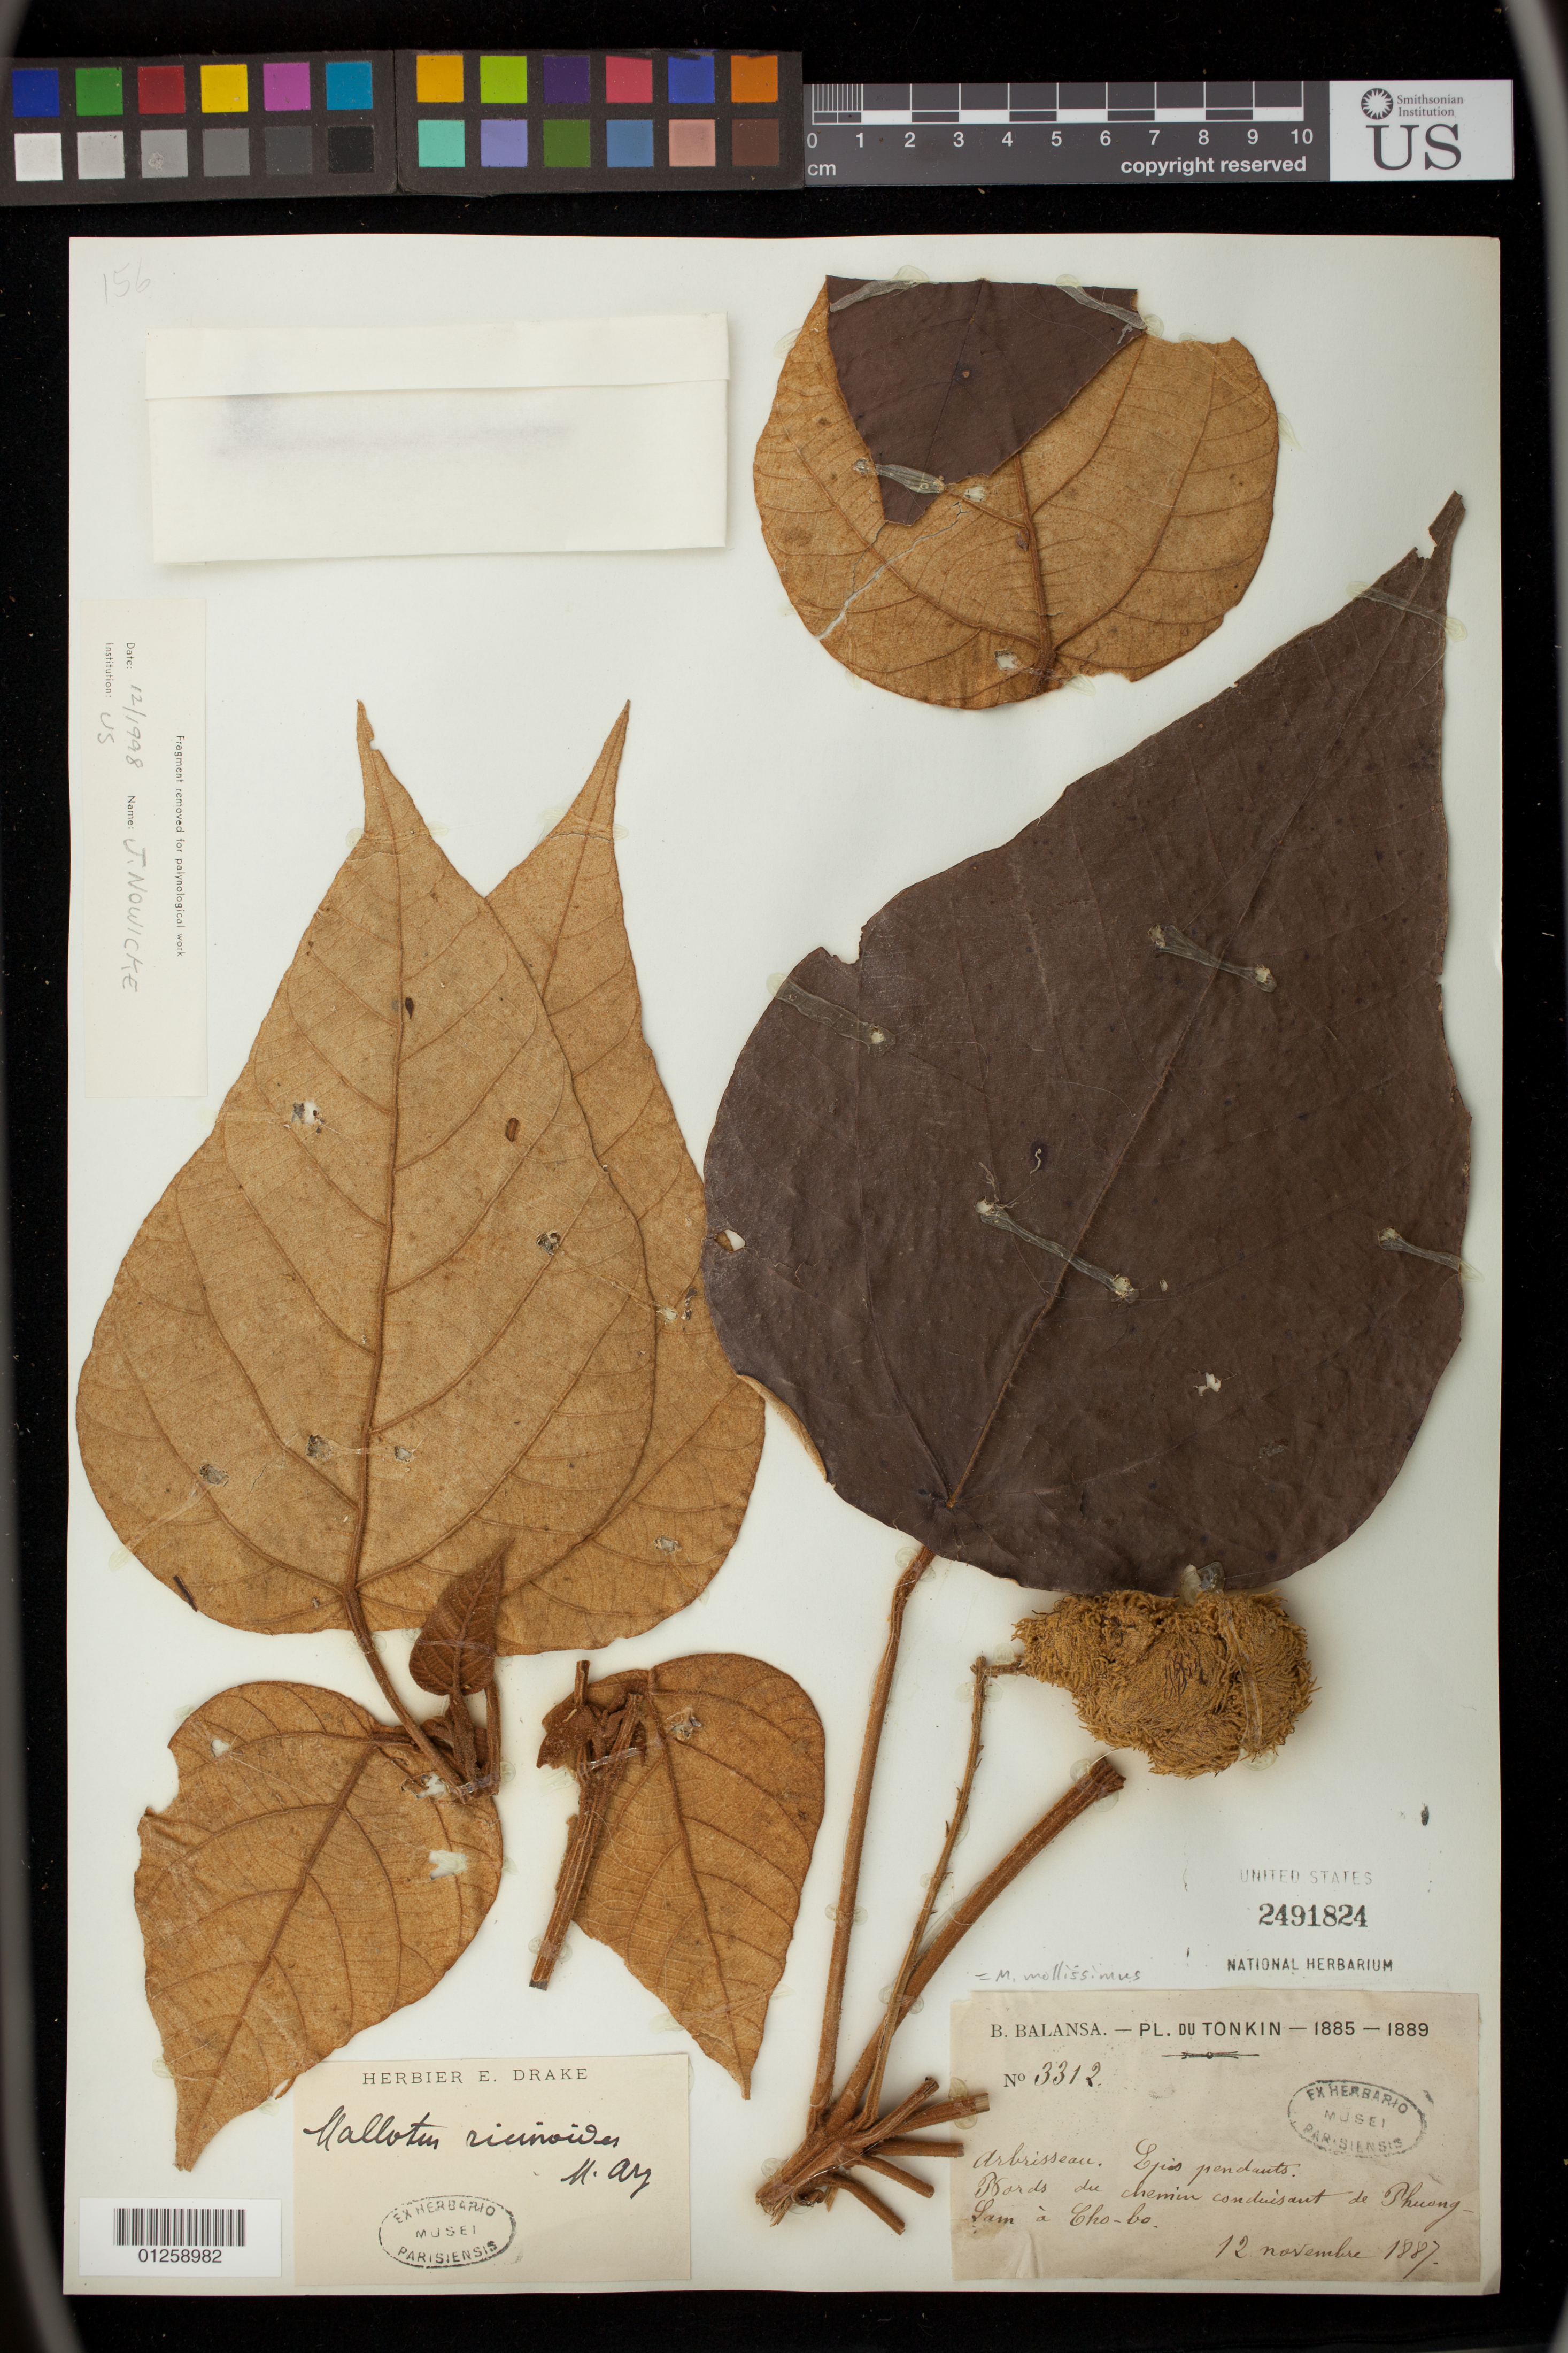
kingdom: Plantae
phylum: Tracheophyta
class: Magnoliopsida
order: Malpighiales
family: Euphorbiaceae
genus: Mallotus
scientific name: Mallotus mollissimus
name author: (Geiseler) Airy Shaw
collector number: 3312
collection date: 1887-11-12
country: Vietnam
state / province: Tonkin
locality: Thuong Lam a Cho-bo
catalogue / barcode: US 2491824